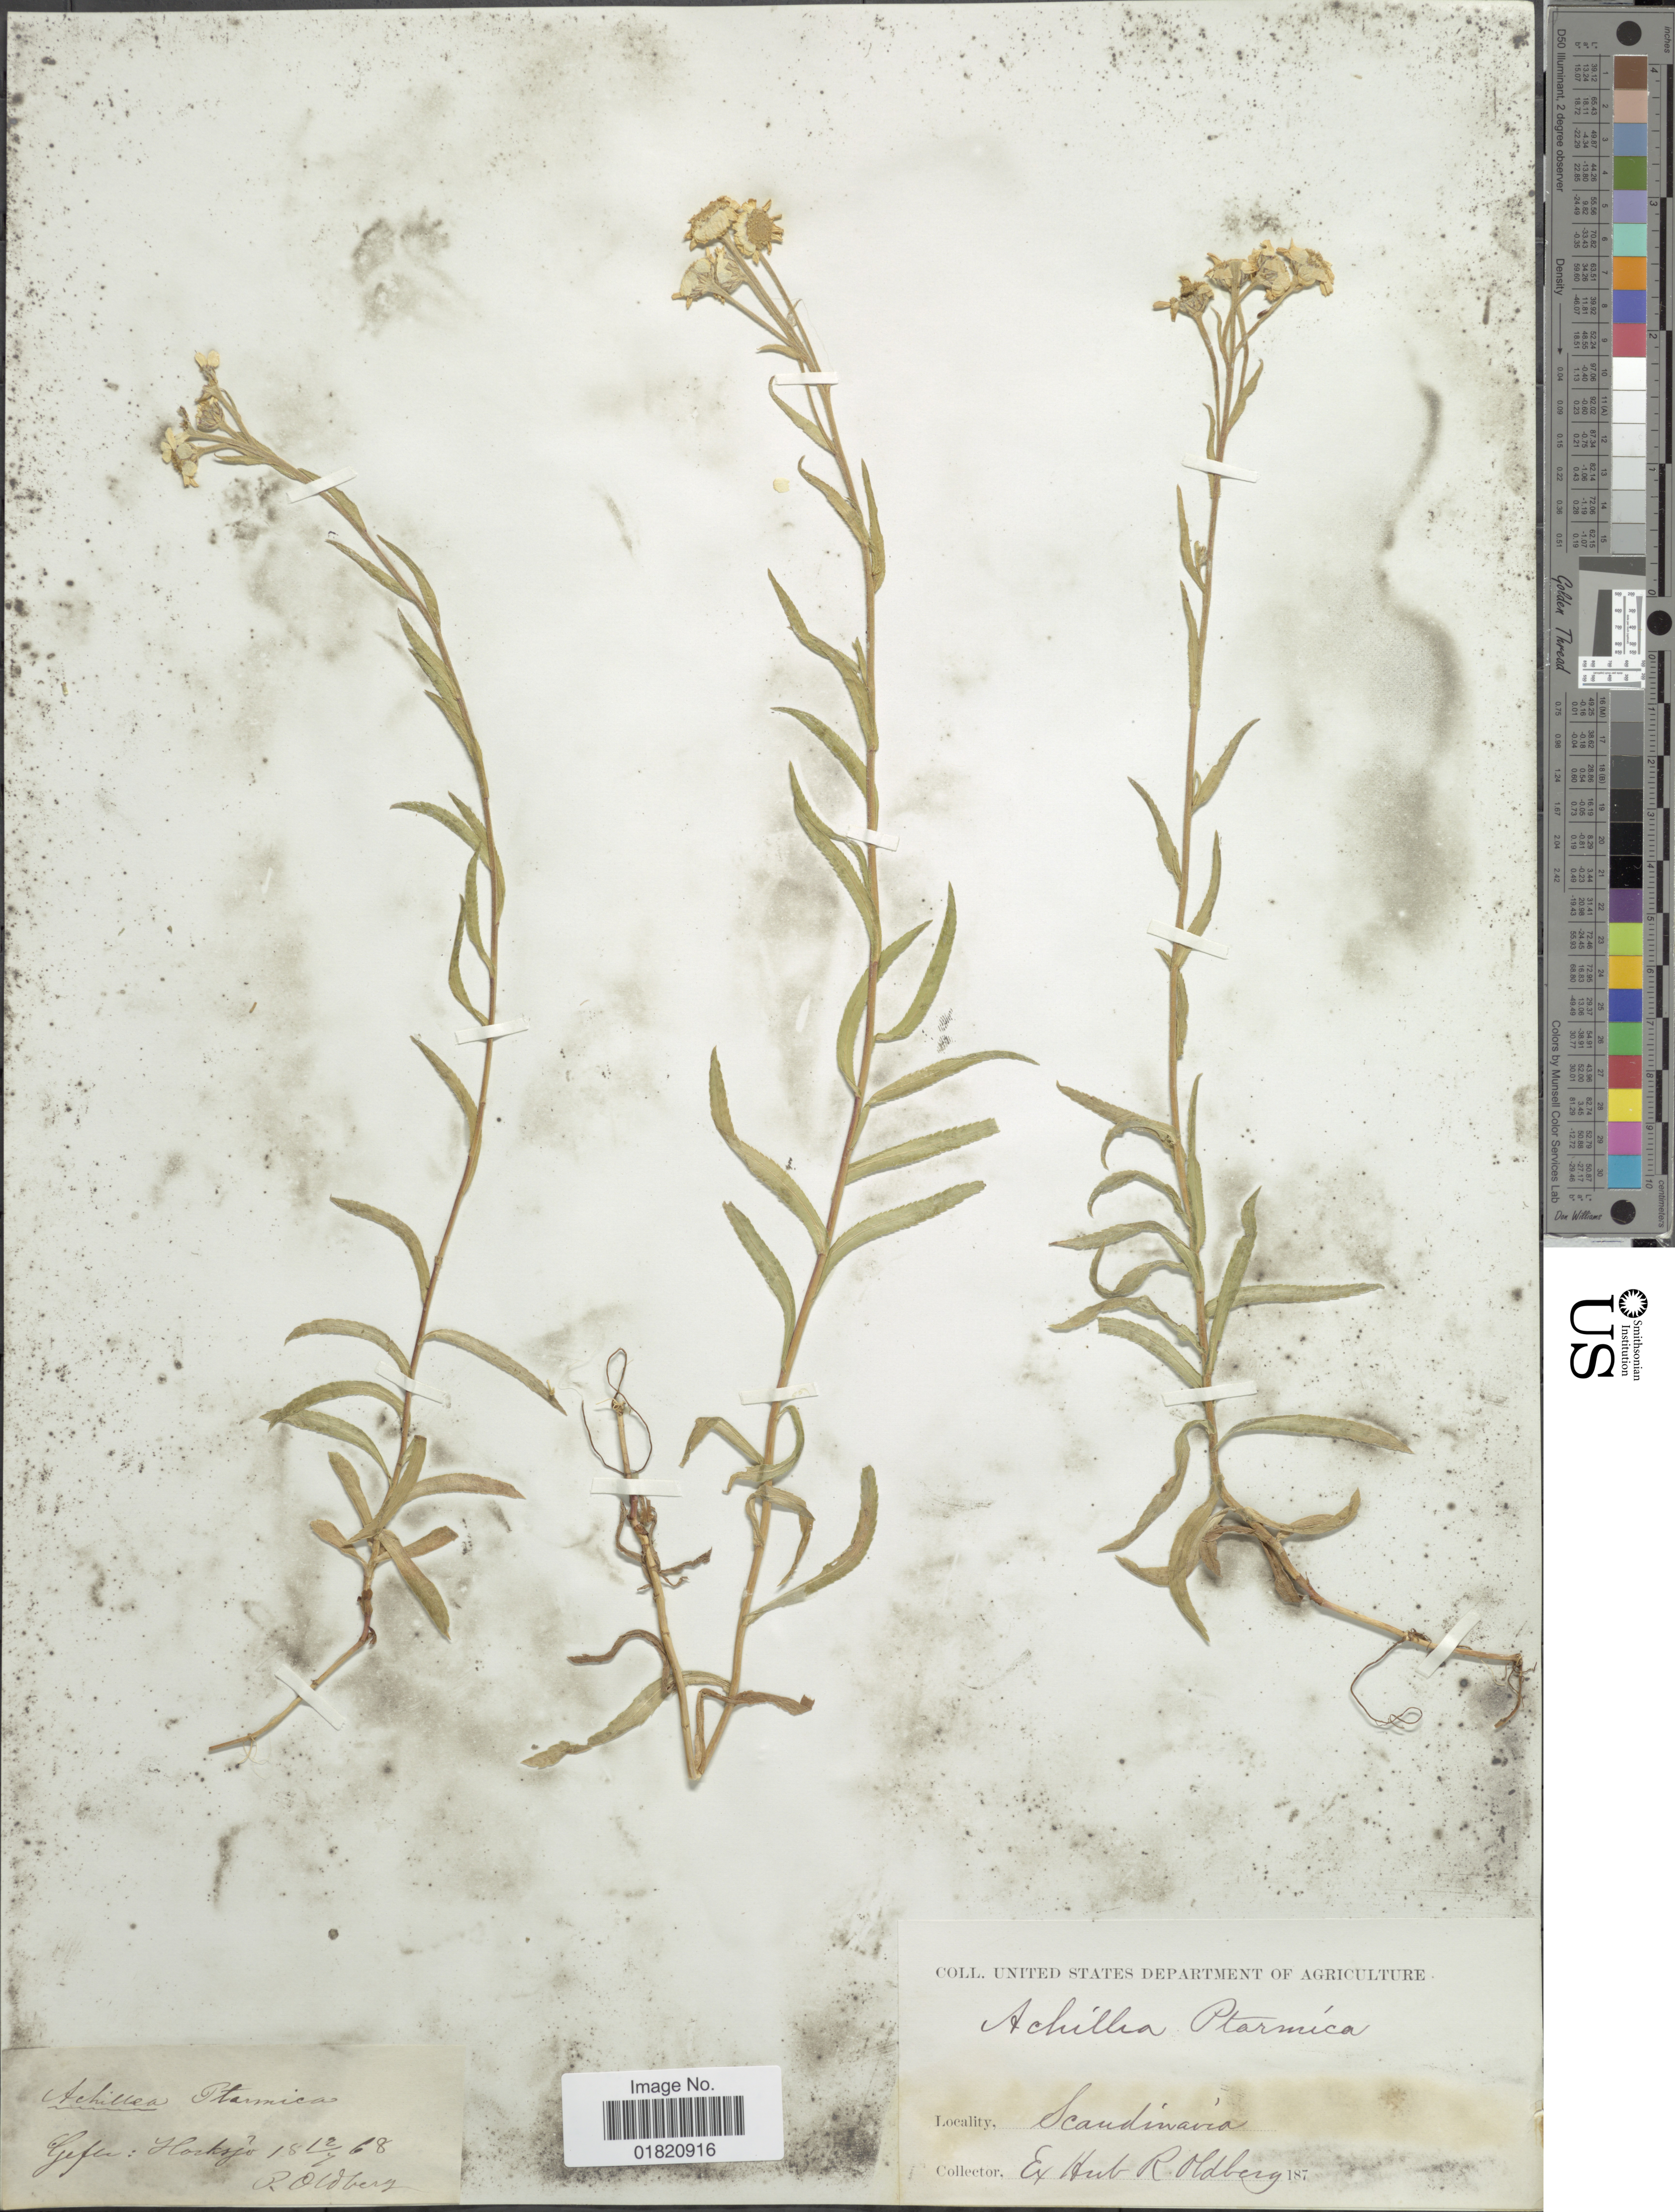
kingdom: Plantae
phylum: Tracheophyta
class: Magnoliopsida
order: Asterales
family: Asteraceae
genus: Achillea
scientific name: Achillea ptarmica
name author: L.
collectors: R. Oldberg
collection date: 1868-07-12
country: Sweden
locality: Gefle: Hocksjö. Scandinavia.